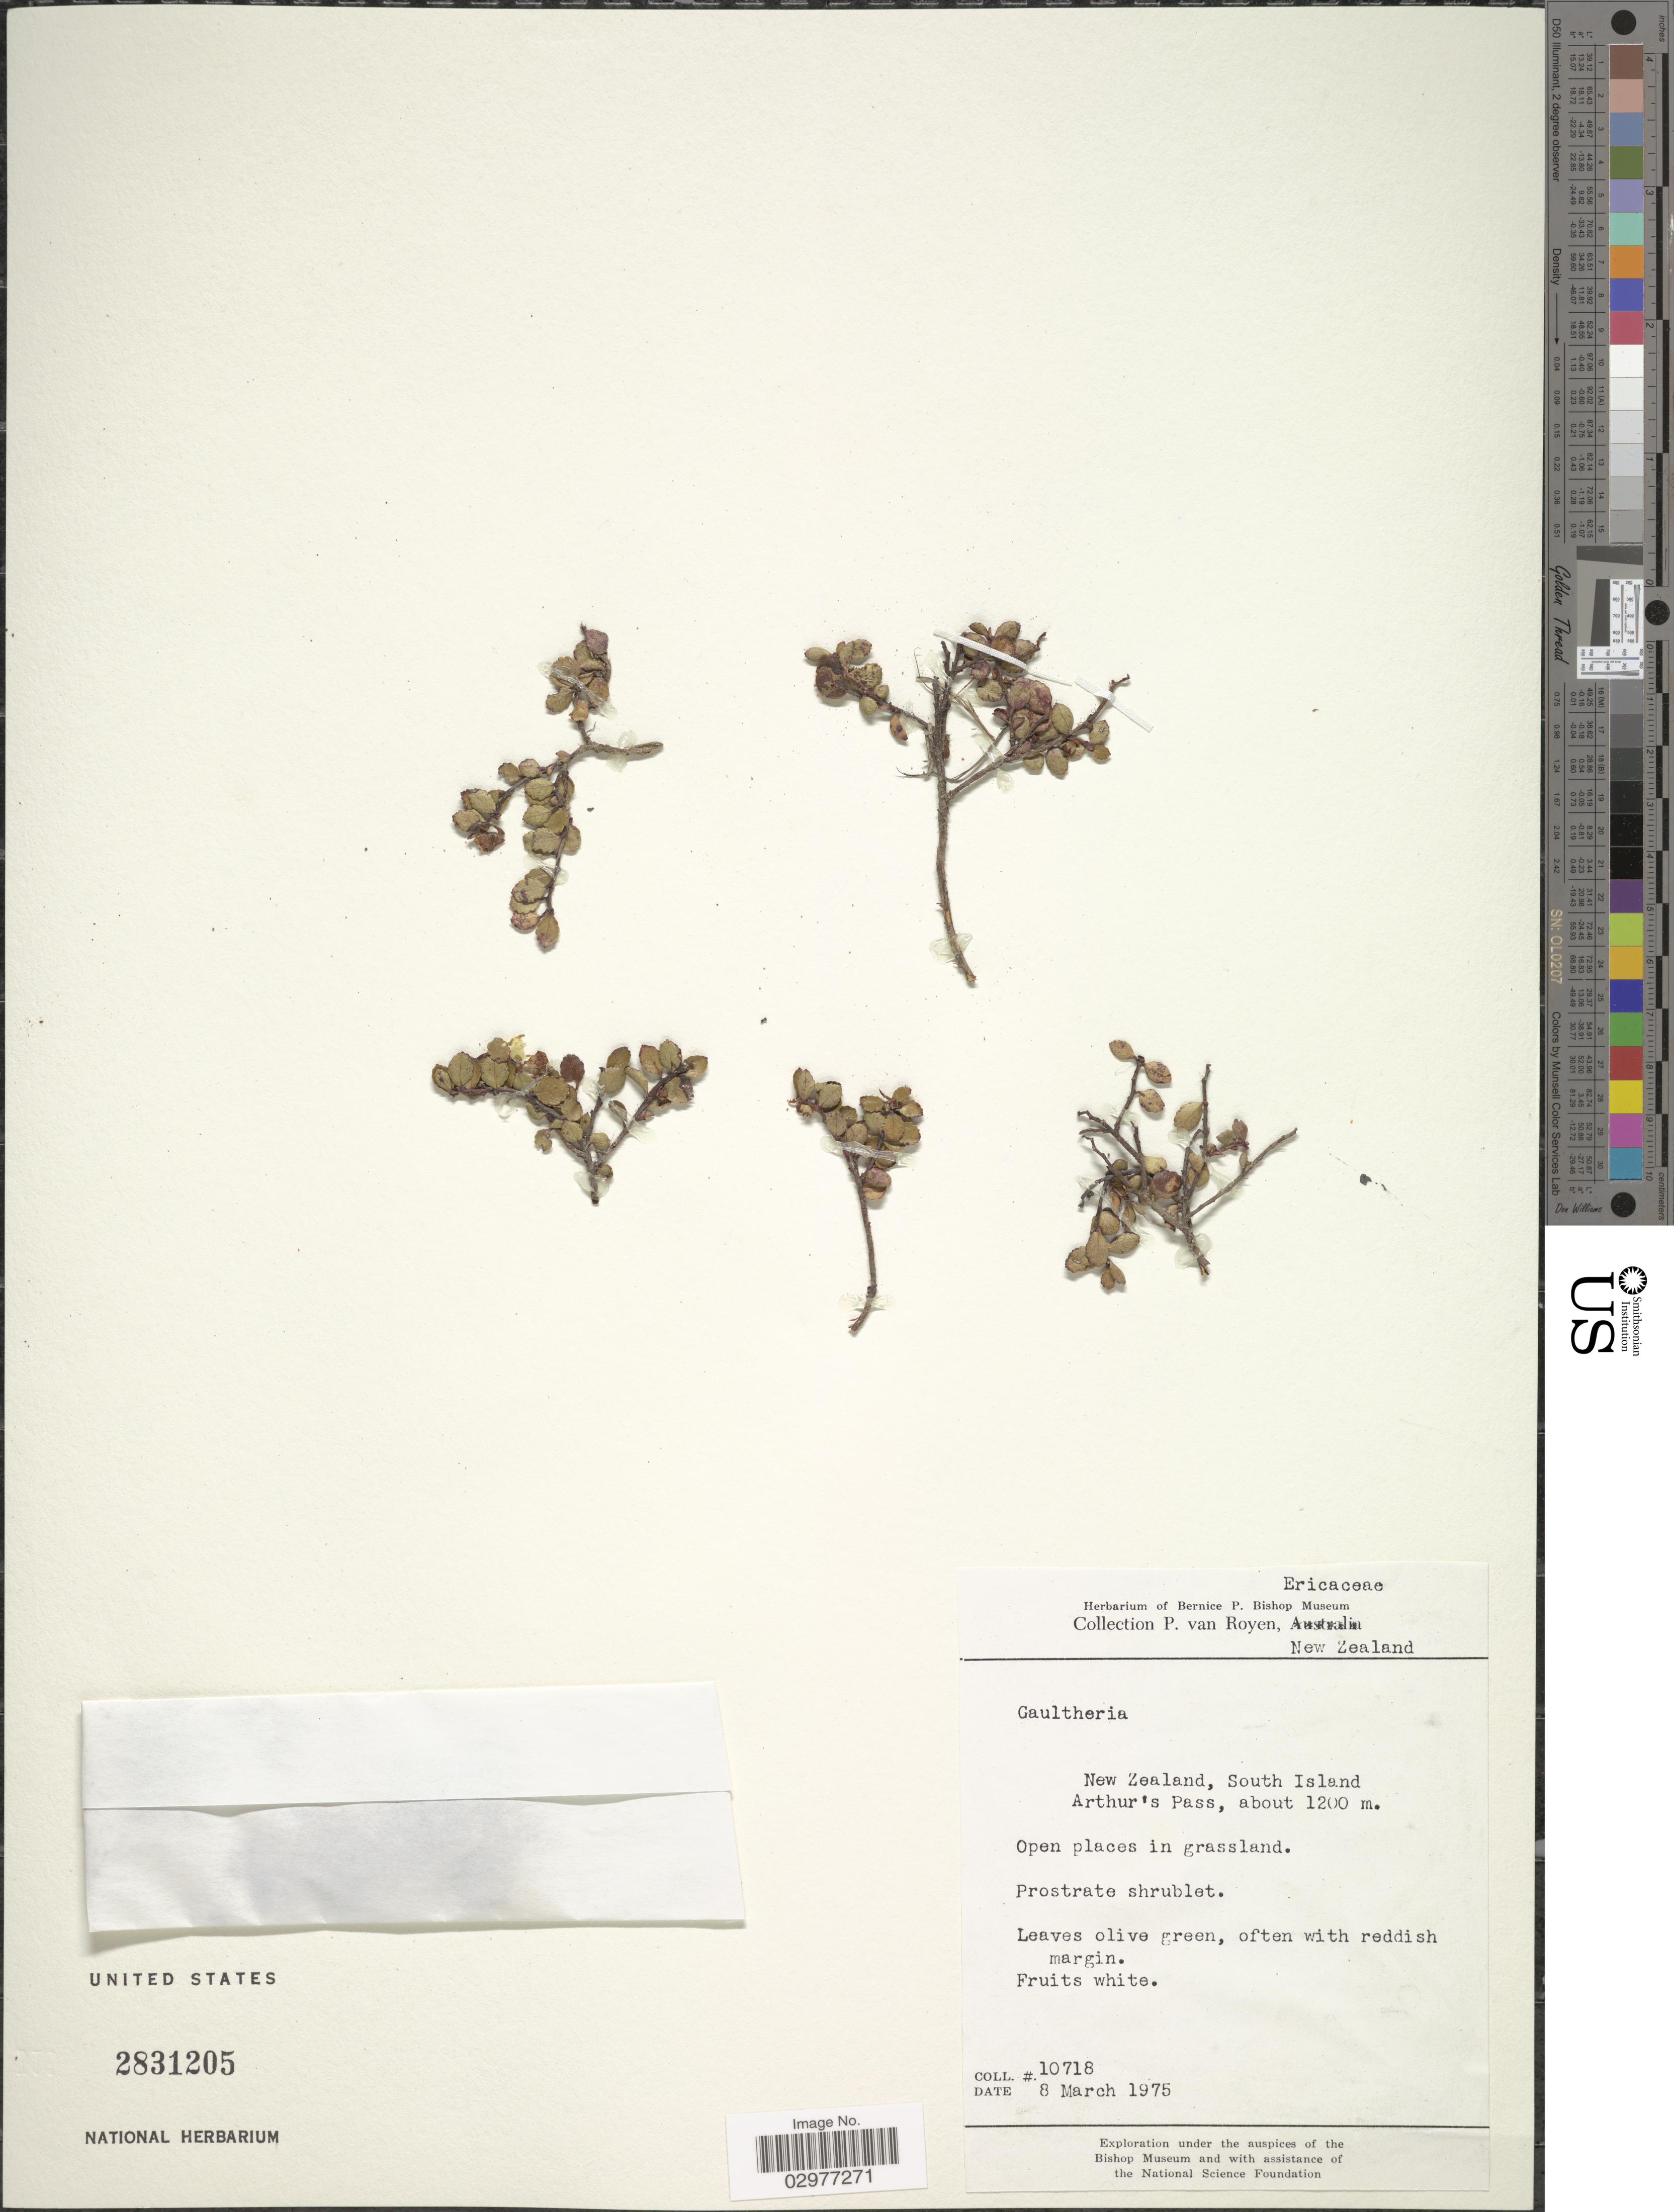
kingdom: Plantae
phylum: Tracheophyta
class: Magnoliopsida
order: Ericales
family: Ericaceae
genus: Gaultheria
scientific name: Gaultheria sp.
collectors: P. van Royen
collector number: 10718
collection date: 1975-03-08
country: New Zealand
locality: South Island, Arthur's Pass.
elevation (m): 1200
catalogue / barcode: US 2831205